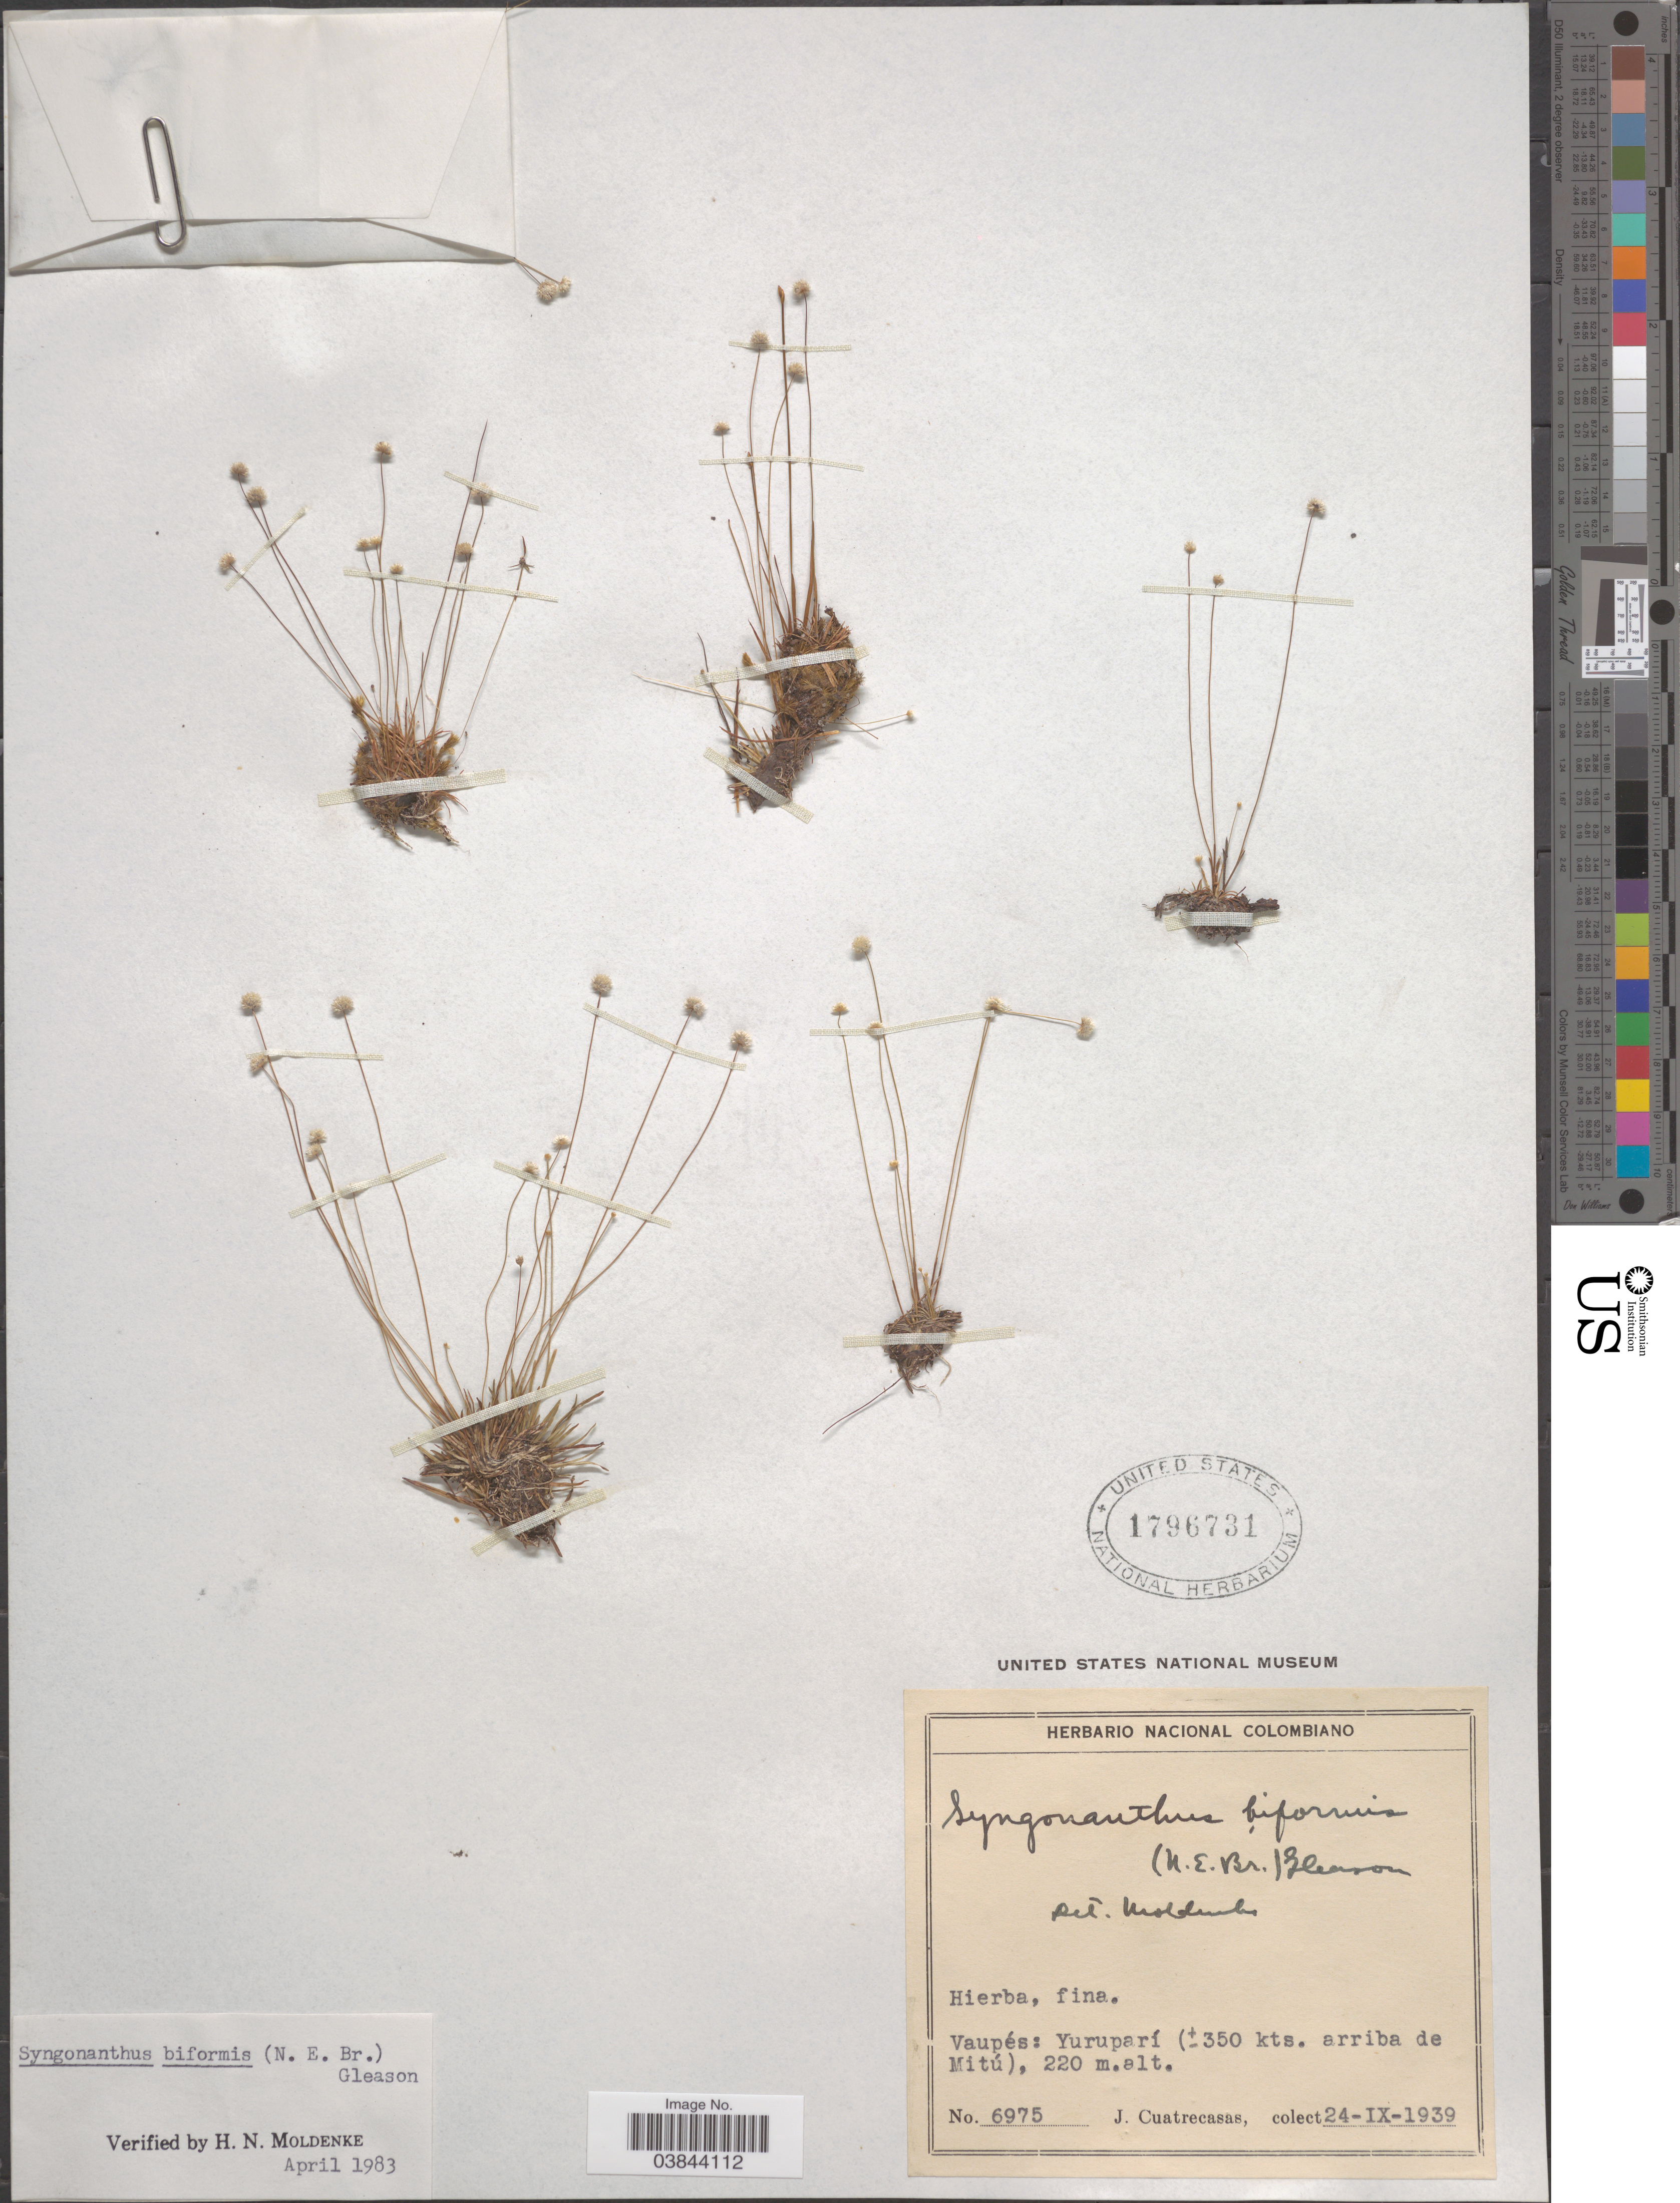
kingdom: Plantae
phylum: Tracheophyta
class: Liliopsida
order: Poales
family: Eriocaulaceae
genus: Syngonanthus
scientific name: Syngonanthus biformis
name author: (N.E. Br.) Gleason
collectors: J. Cuatrecasas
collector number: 6975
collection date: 1939-09-24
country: Colombia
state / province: Vaupés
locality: Yuruparí (± 350 kts. arriba de Mitú).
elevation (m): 220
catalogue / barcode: US 1796731